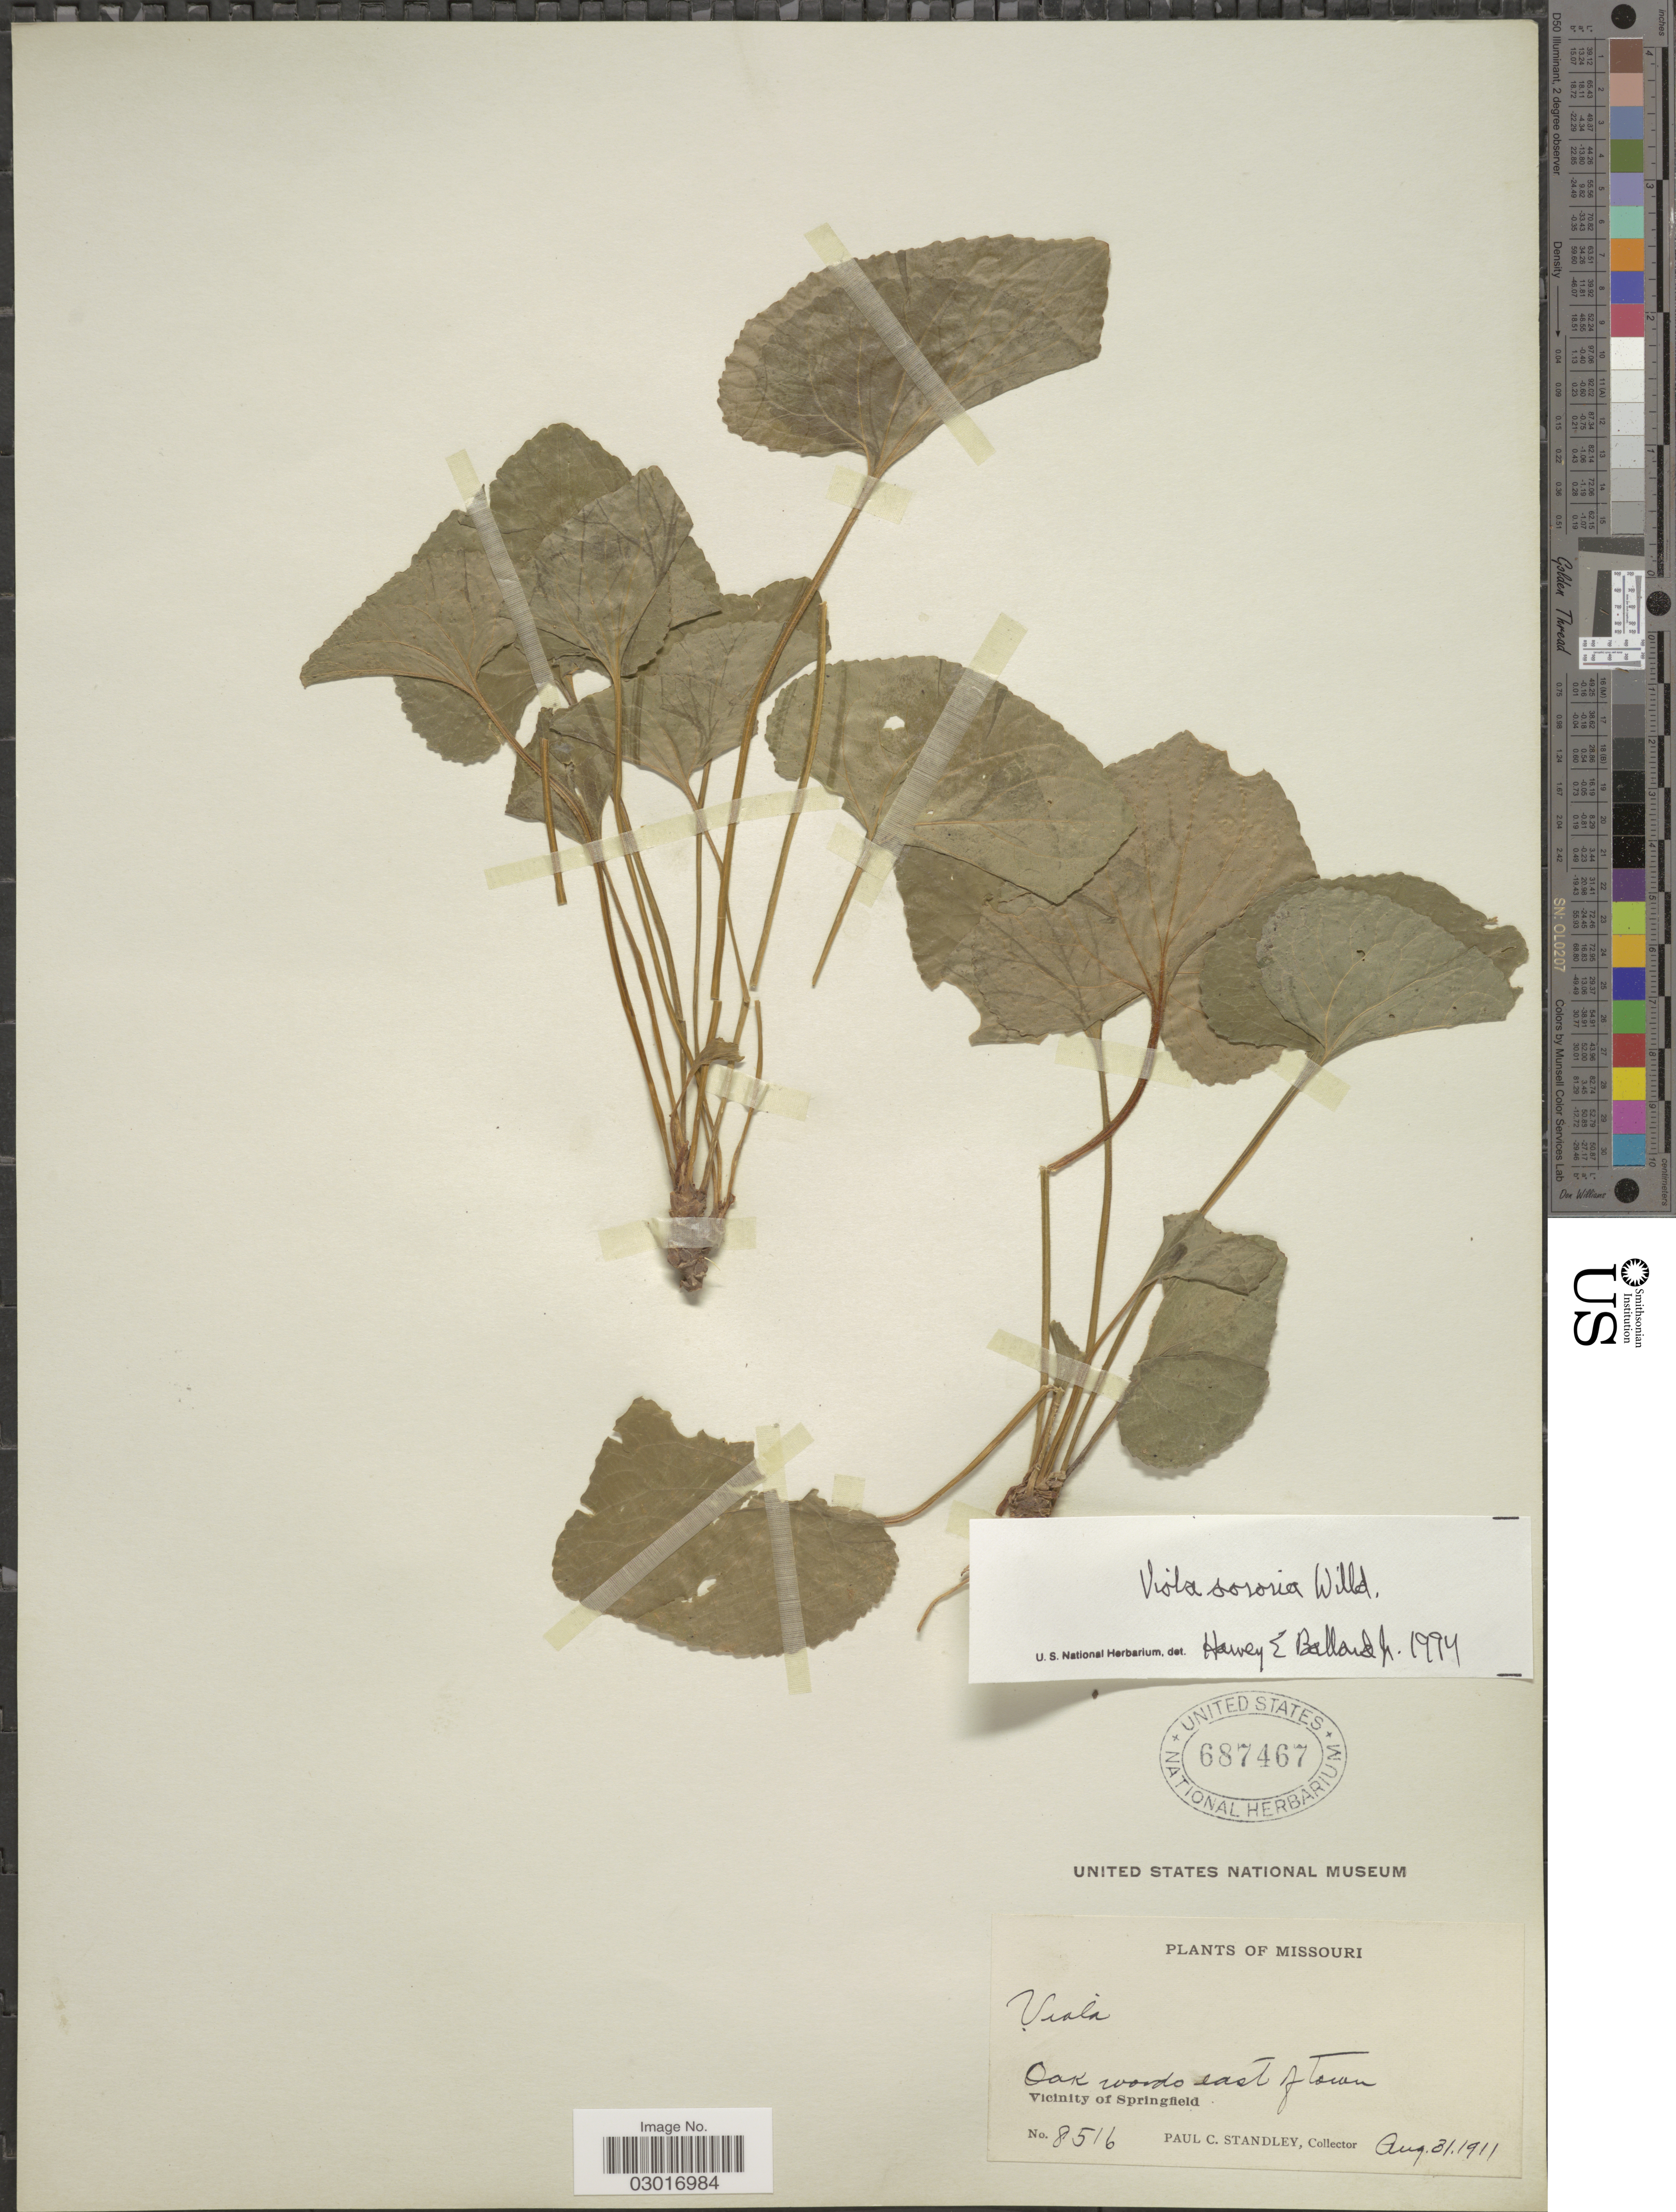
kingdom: Plantae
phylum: Tracheophyta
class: Magnoliopsida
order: Malpighiales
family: Violaceae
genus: Viola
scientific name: Viola sororia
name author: Willd.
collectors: P. C. Standley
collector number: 8516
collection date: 1911-08-31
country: United States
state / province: Missouri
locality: Oak woods east of Town, Vicinity of Springfield.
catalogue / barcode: US 687467